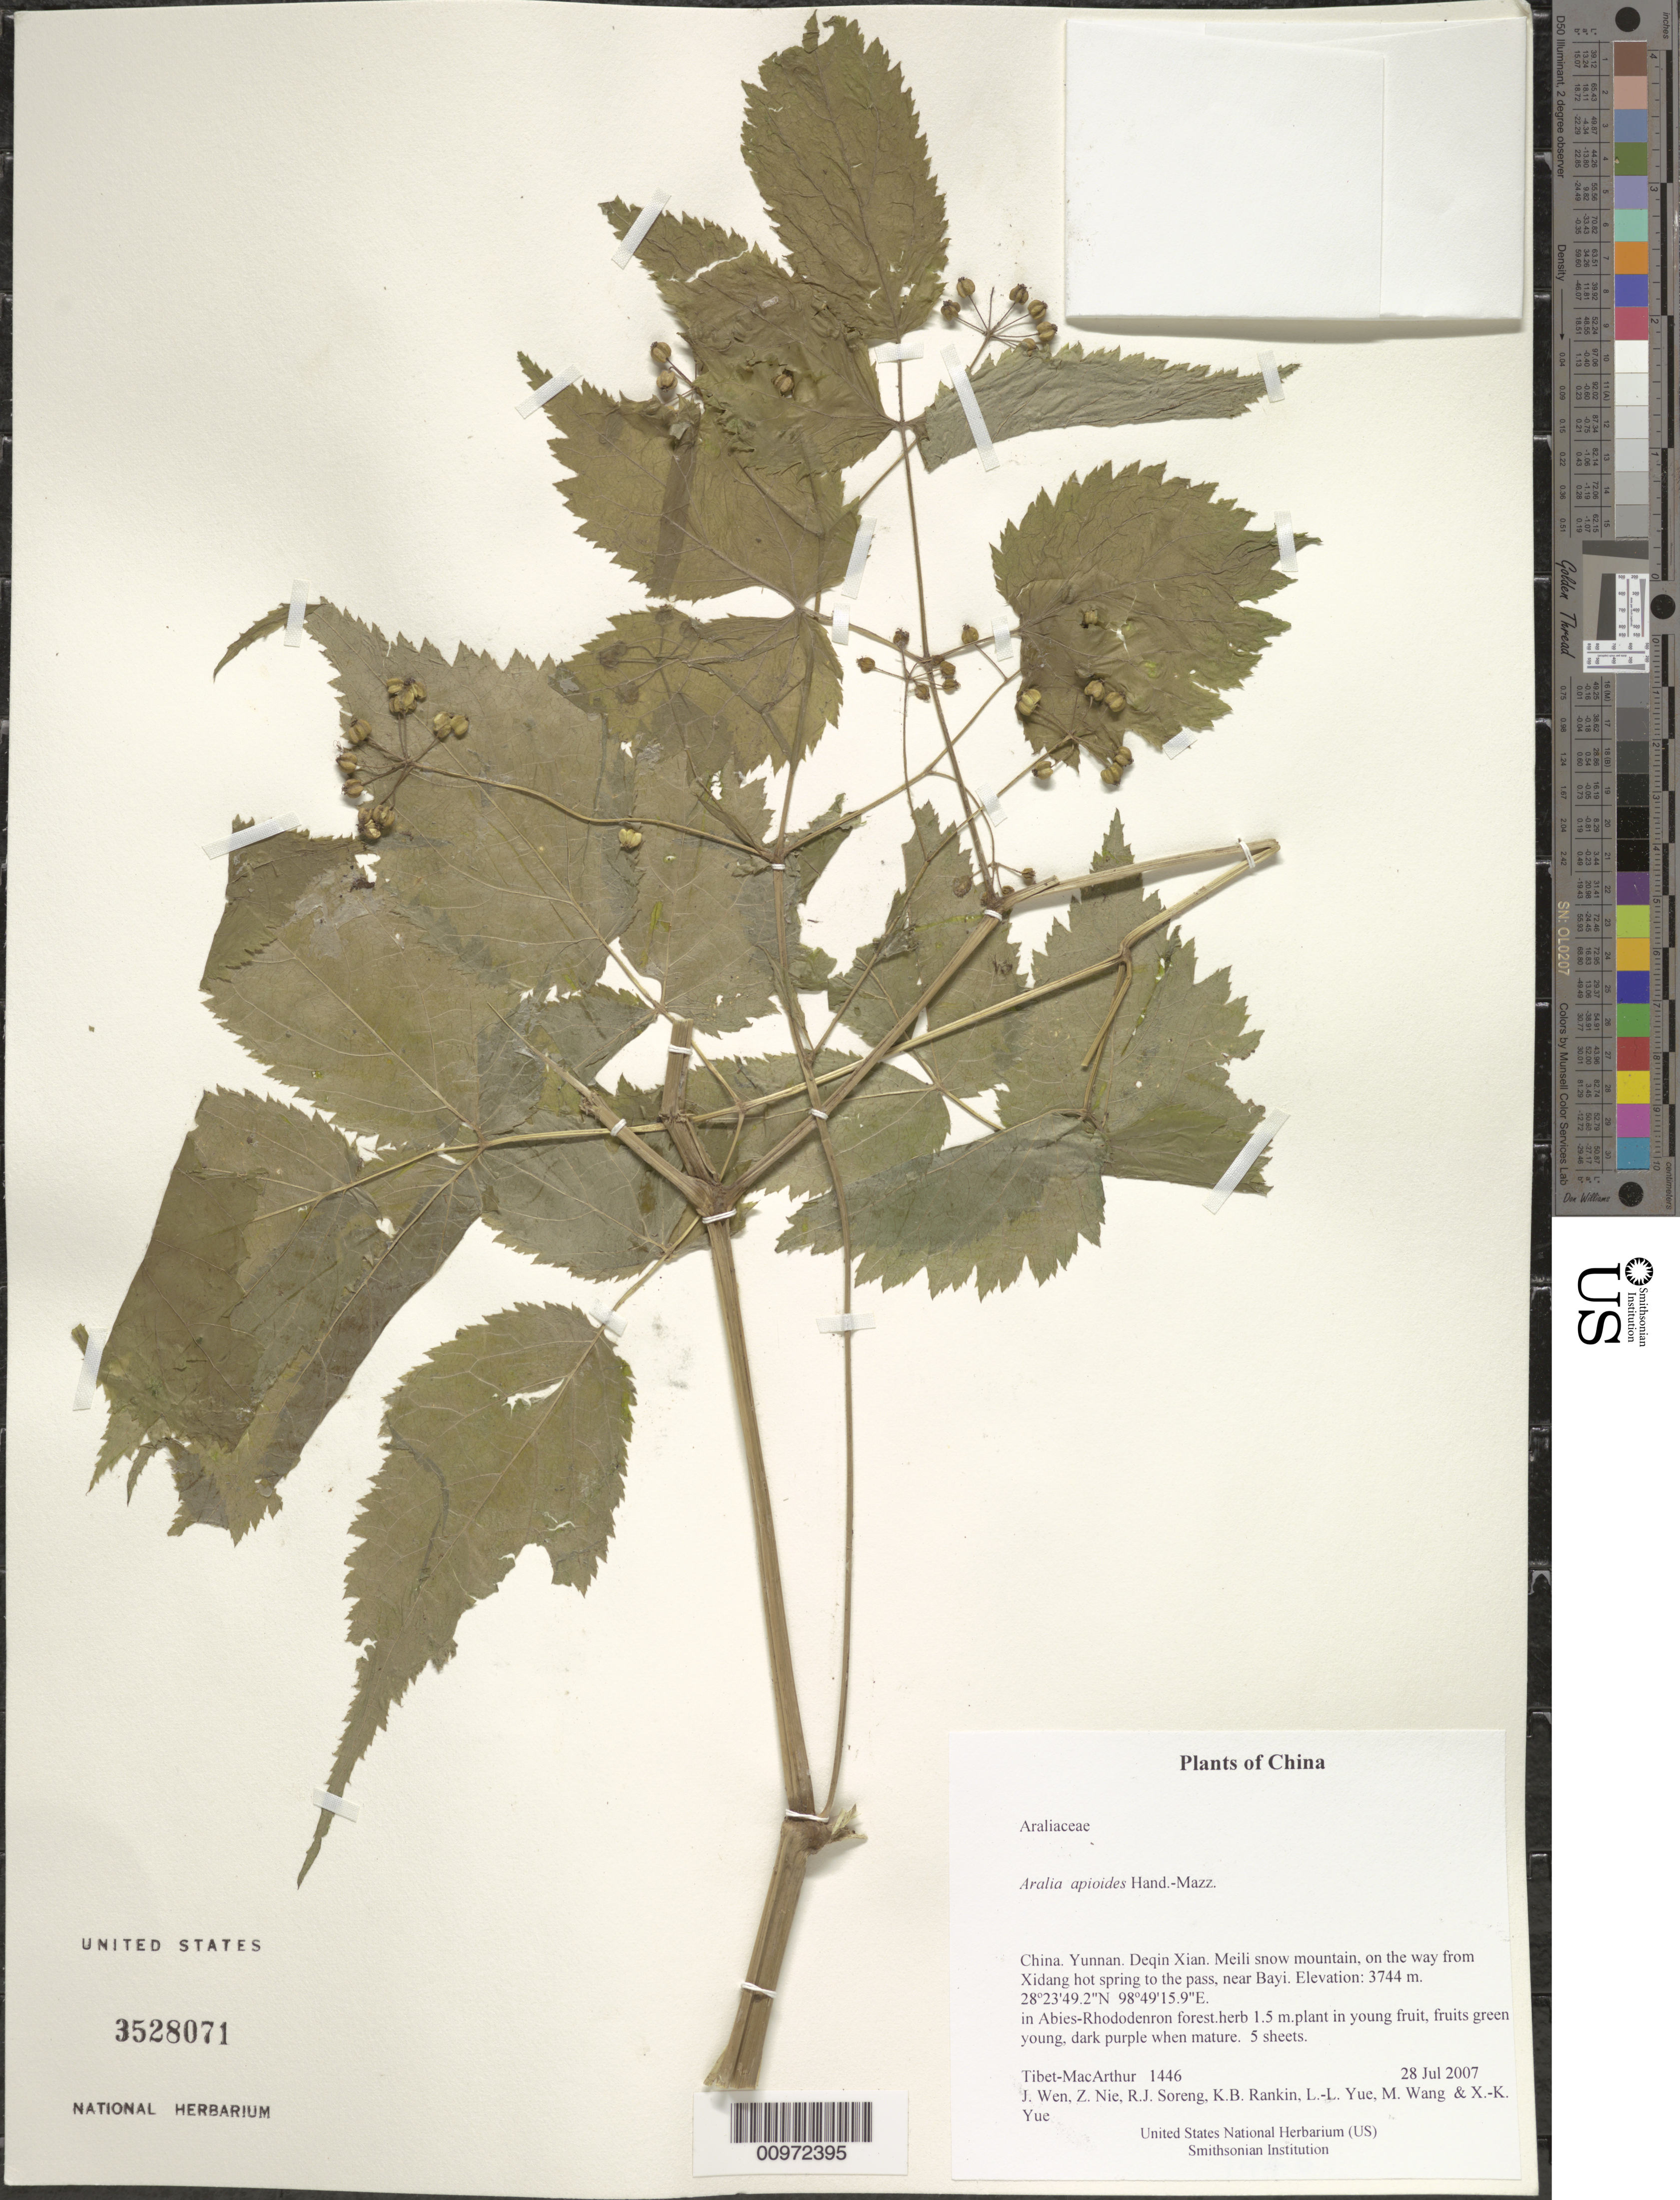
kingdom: Plantae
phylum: Tracheophyta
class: Magnoliopsida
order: Apiales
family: Araliaceae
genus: Aralia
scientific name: Aralia apioides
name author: Hand.-Mazz.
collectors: Tibet-MacArthur, J. Wen, Z. Nie, R. J. Soreng, K. Rankin, L. Yue, M. Wang & X. Yue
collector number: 1446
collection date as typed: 28 Jul 2007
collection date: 2007-07-28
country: China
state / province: Yunnan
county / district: Deqin Xian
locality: Meili snow mountain, on the way from Xidang hot spring to the pass, near Bayi.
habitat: In Abies-Rhododenron forest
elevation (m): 3744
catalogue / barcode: US 3528071